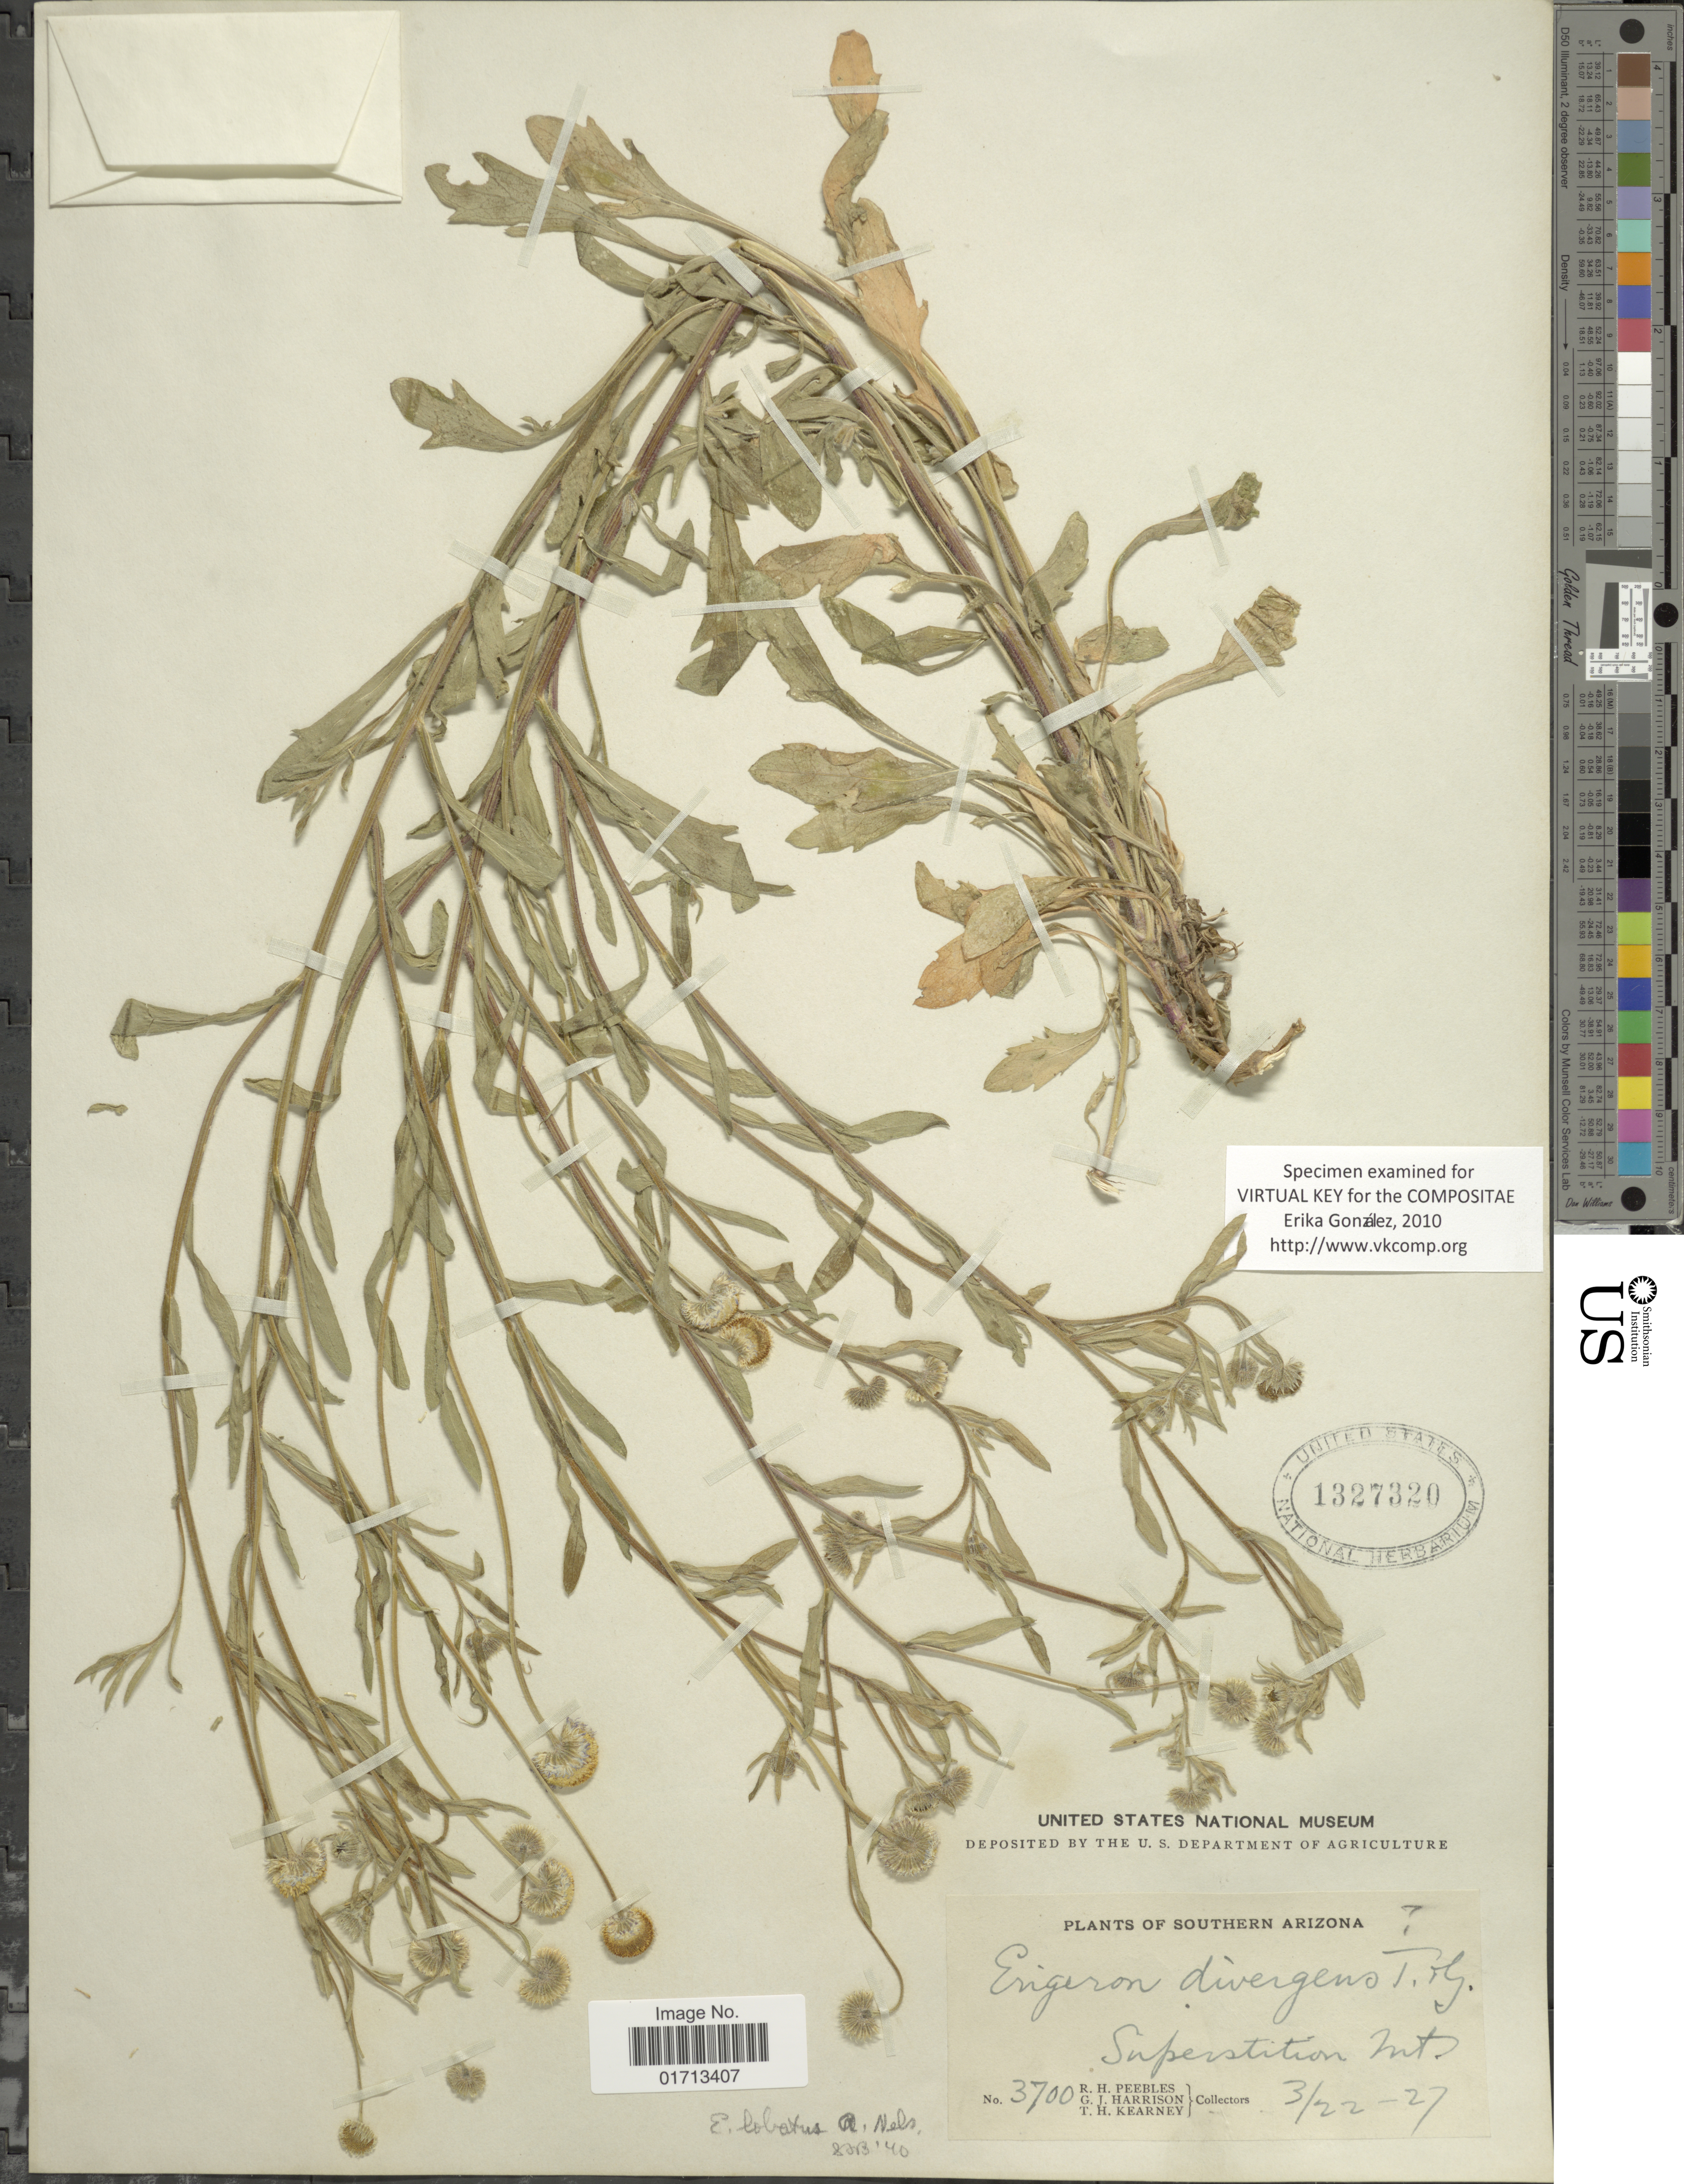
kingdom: Plantae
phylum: Tracheophyta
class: Magnoliopsida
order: Asterales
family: Asteraceae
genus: Erigeron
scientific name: Erigeron lobatus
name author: A. Nelson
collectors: R. H. Peebles, G. J. Harrison & T. H. Kearney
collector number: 3700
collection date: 1927-03-22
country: United States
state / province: Arizona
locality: Southern Arizona. Superstition Mts.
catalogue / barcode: US 1327320